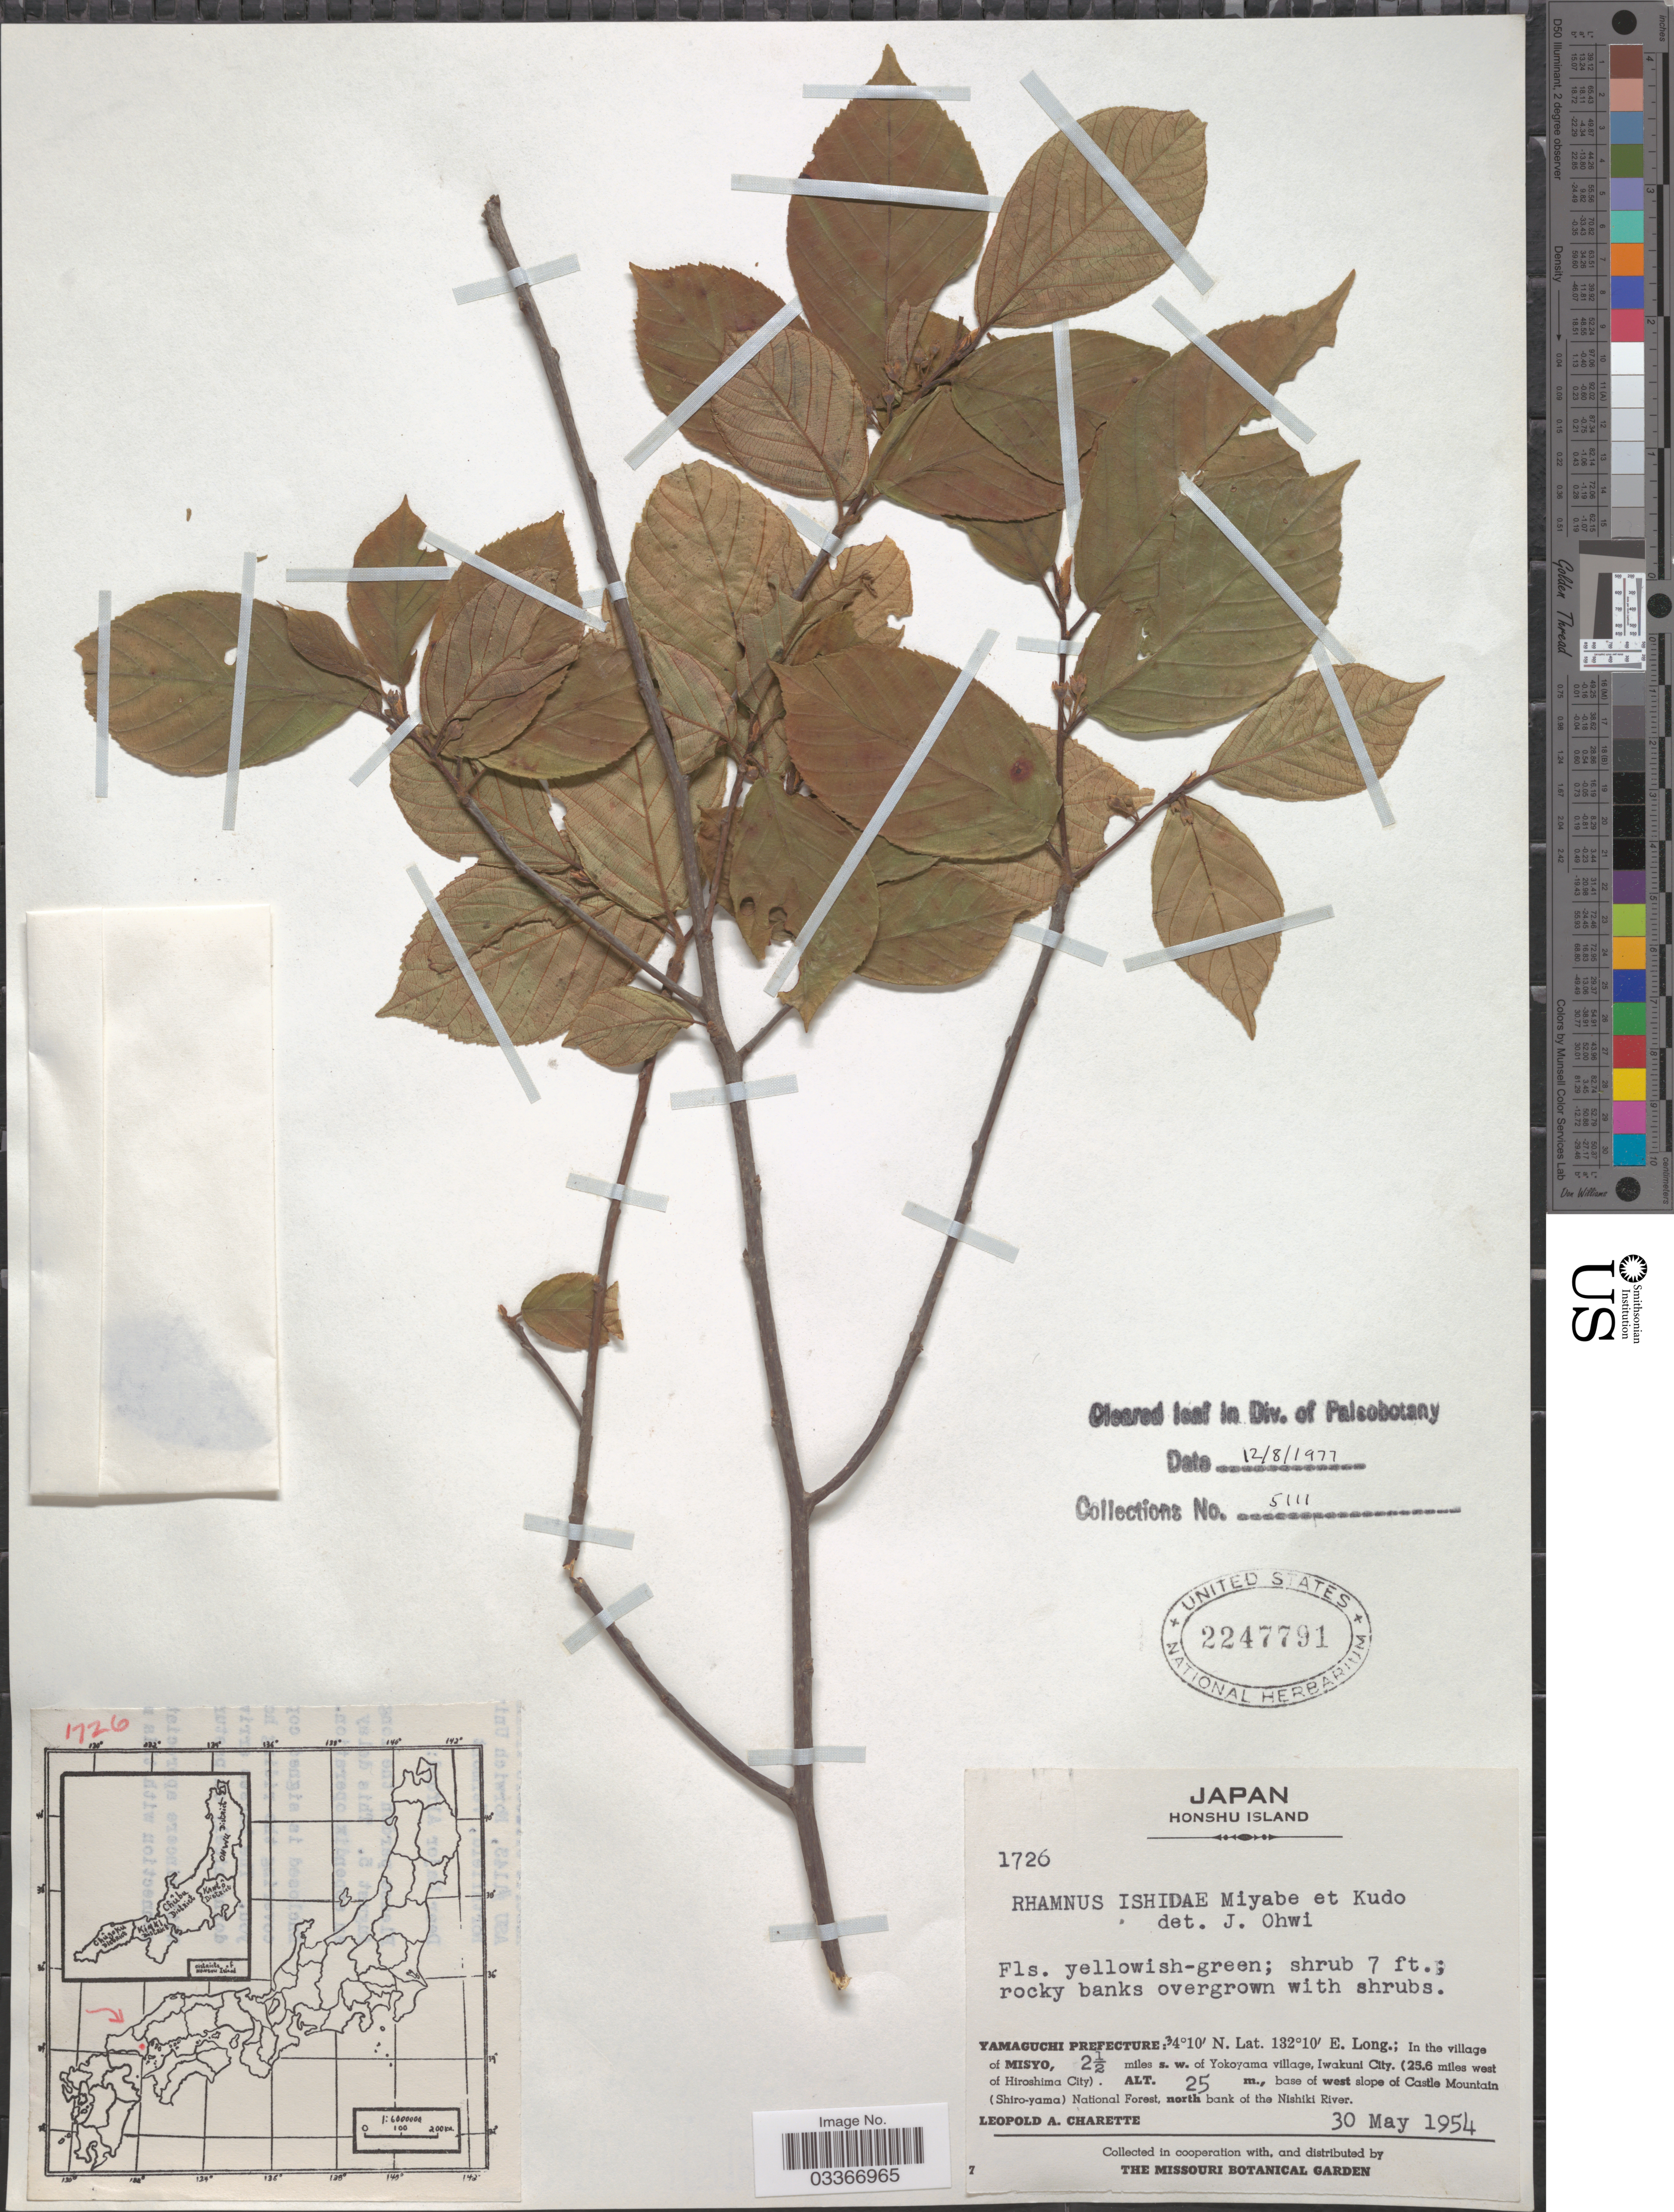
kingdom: Plantae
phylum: Tracheophyta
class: Magnoliopsida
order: Rosales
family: Rhamnaceae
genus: Rhamnus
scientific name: Rhamnus ishidae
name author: Miyabe & Kudô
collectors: L. A. Charette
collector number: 1726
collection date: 1954-05-30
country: Japan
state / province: Yamaguti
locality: Honshu Island. Yamaguchi Prefecture: In the village of Misyo, 2½ miles s. w. of Yokoyama village, Iwakuni City. (25.6 miles west of Hiroshima City). Base of west slope of Castle Mountain (Shiro-yama) National Forest, north bank of the Nishiki River.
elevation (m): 25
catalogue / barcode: US 2247791